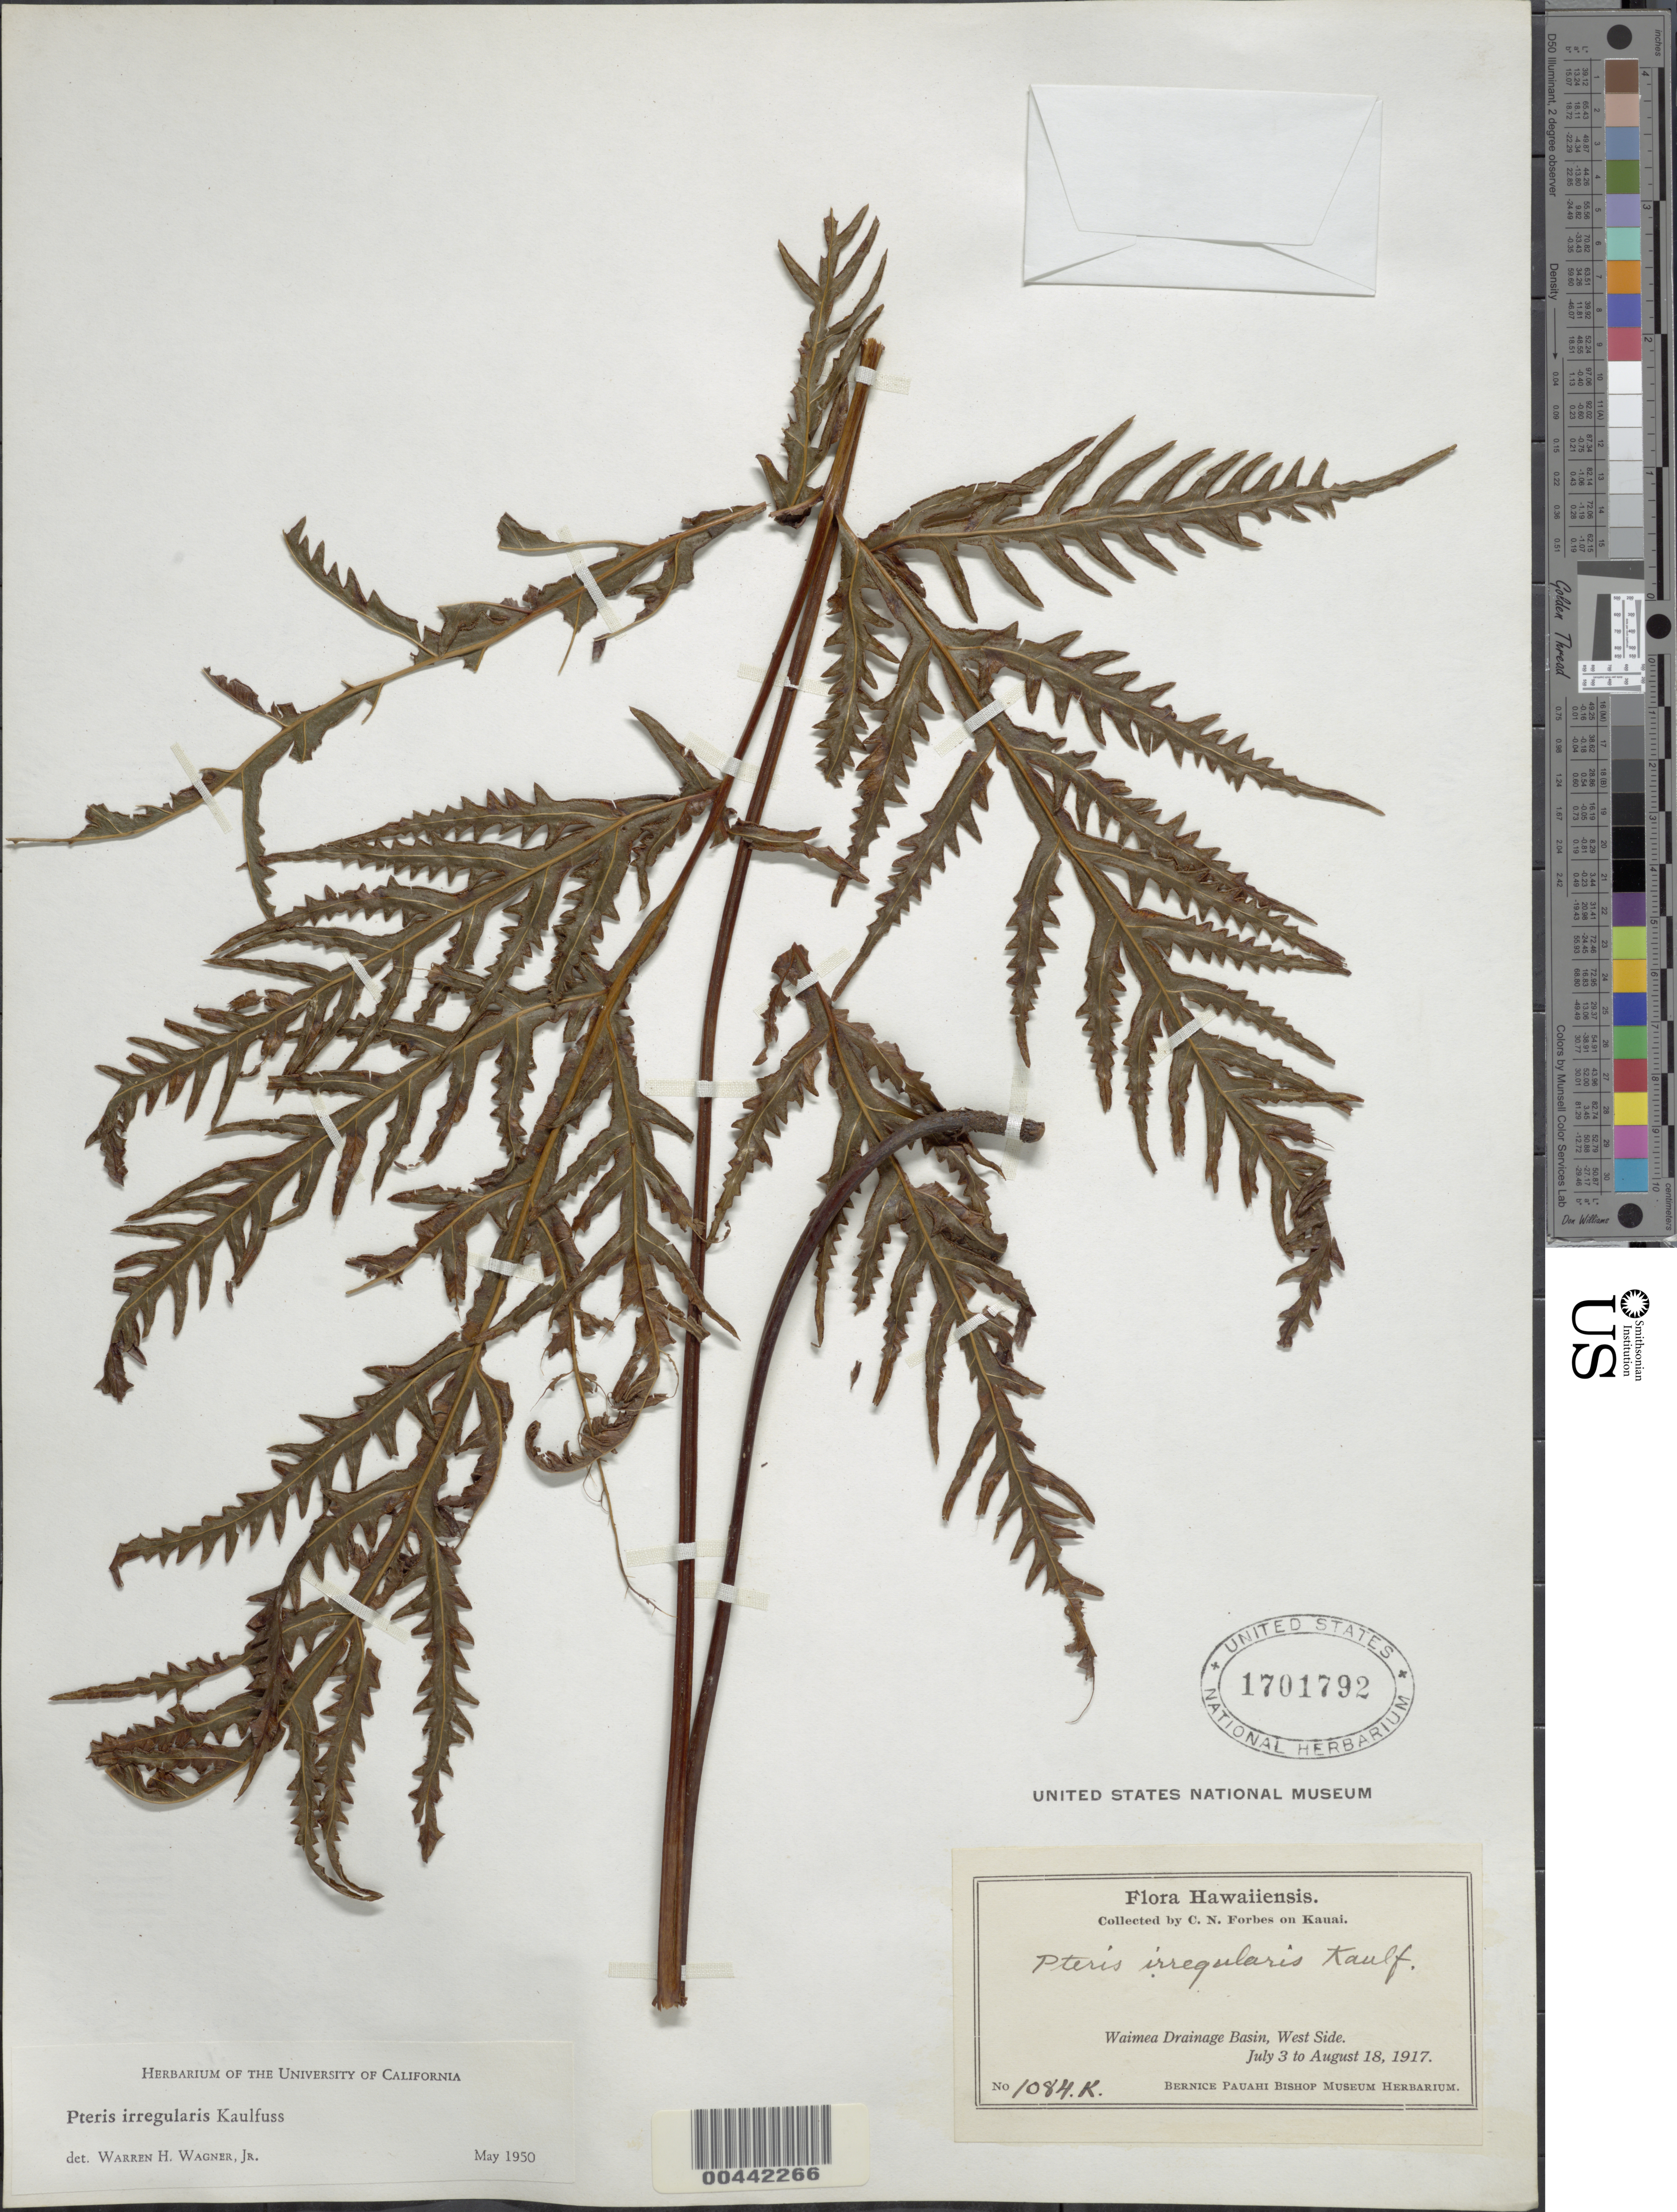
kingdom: Plantae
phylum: Tracheophyta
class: Polypodiopsida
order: Polypodiales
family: Pteridaceae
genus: Pteris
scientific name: Pteris irregularis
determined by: Wagner, W. H.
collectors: C. N. Forbes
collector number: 1084.K.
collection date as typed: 3 Jul 1917 to 18 Aug 1917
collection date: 1917-07-03/1917-08-18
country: United States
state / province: Hawaii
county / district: Kauai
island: Kaua'i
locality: Waimea Drainage Basin, W side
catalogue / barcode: US 1701792